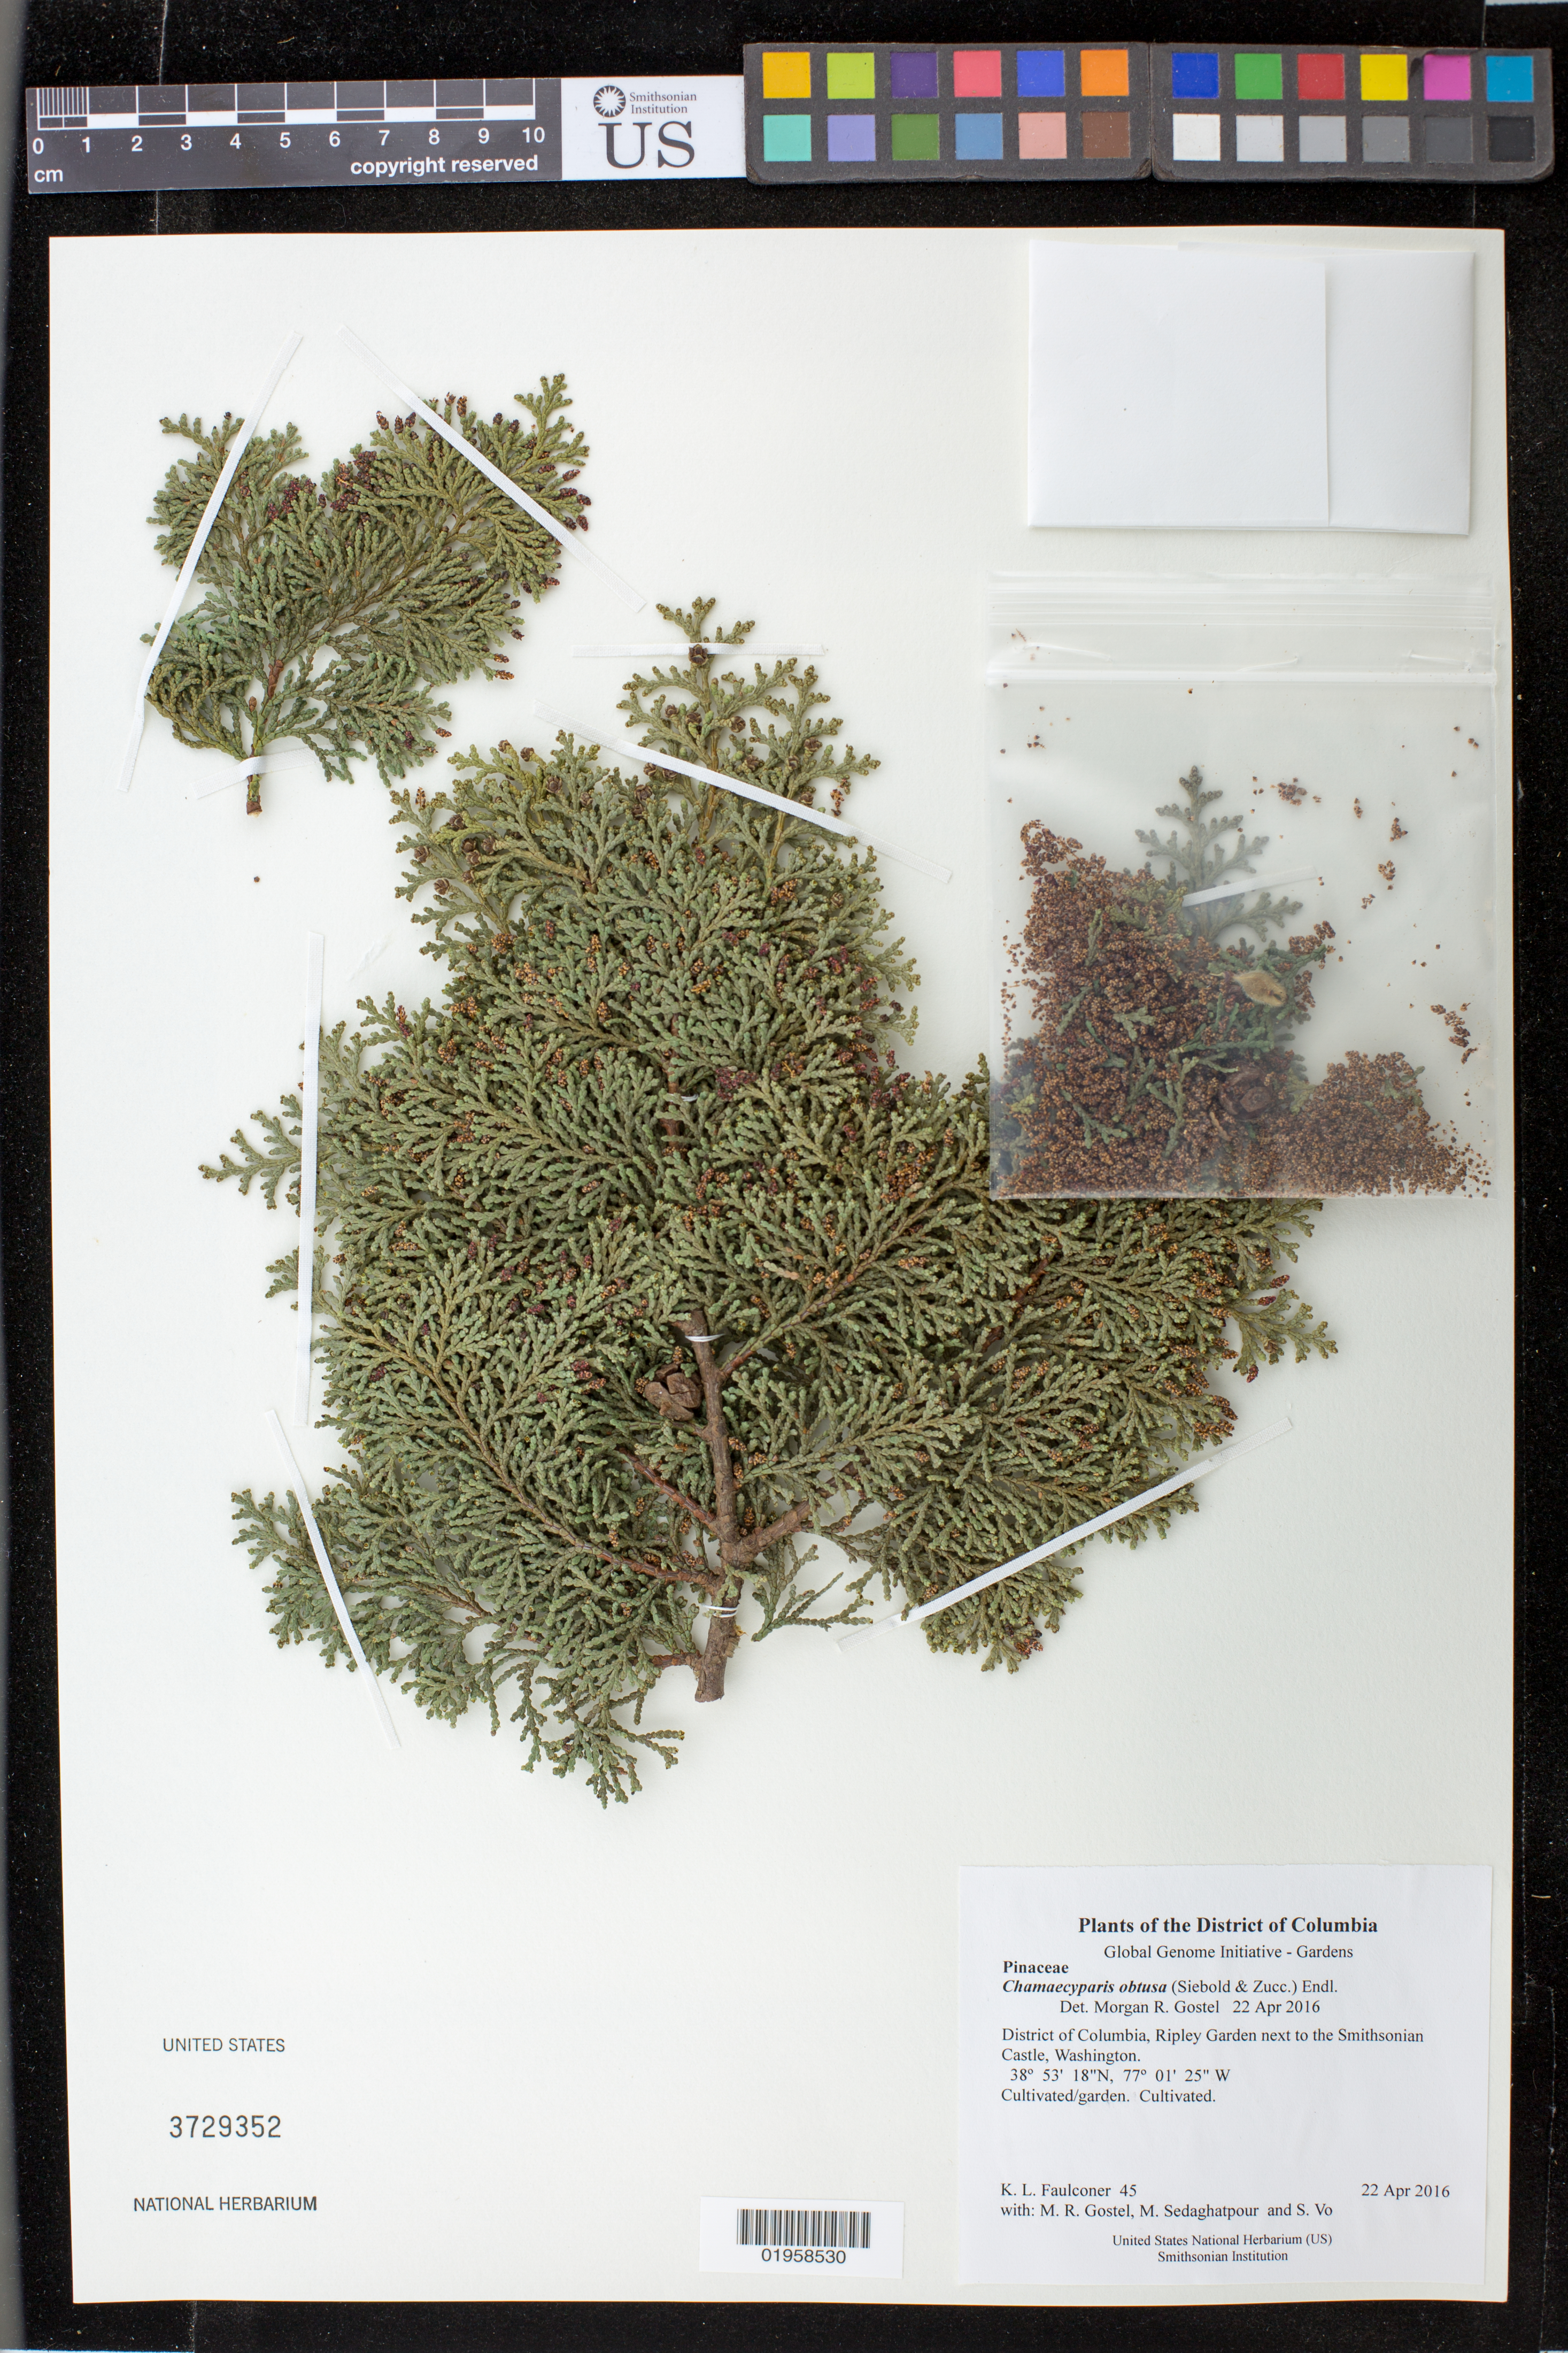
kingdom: Plantae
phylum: Tracheophyta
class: Pinopsida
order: Pinales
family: Cupressaceae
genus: Chamaecyparis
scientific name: Chamaecyparis obtusa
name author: (Siebold & Zucc.) Endl.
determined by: Gostel, Morgan R., (BRIT), Botanical Research Institute of Texas (UNITED STATES)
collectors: K. L. Faulconer, M. R. Gostel, M. Sedaghatpour & S. Vo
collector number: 45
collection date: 2016-04-22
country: United States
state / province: District of Columbia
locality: Ripley Garden next to the Smithsonian Castle, Washington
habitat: Cultivated/garden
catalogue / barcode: US 3729352